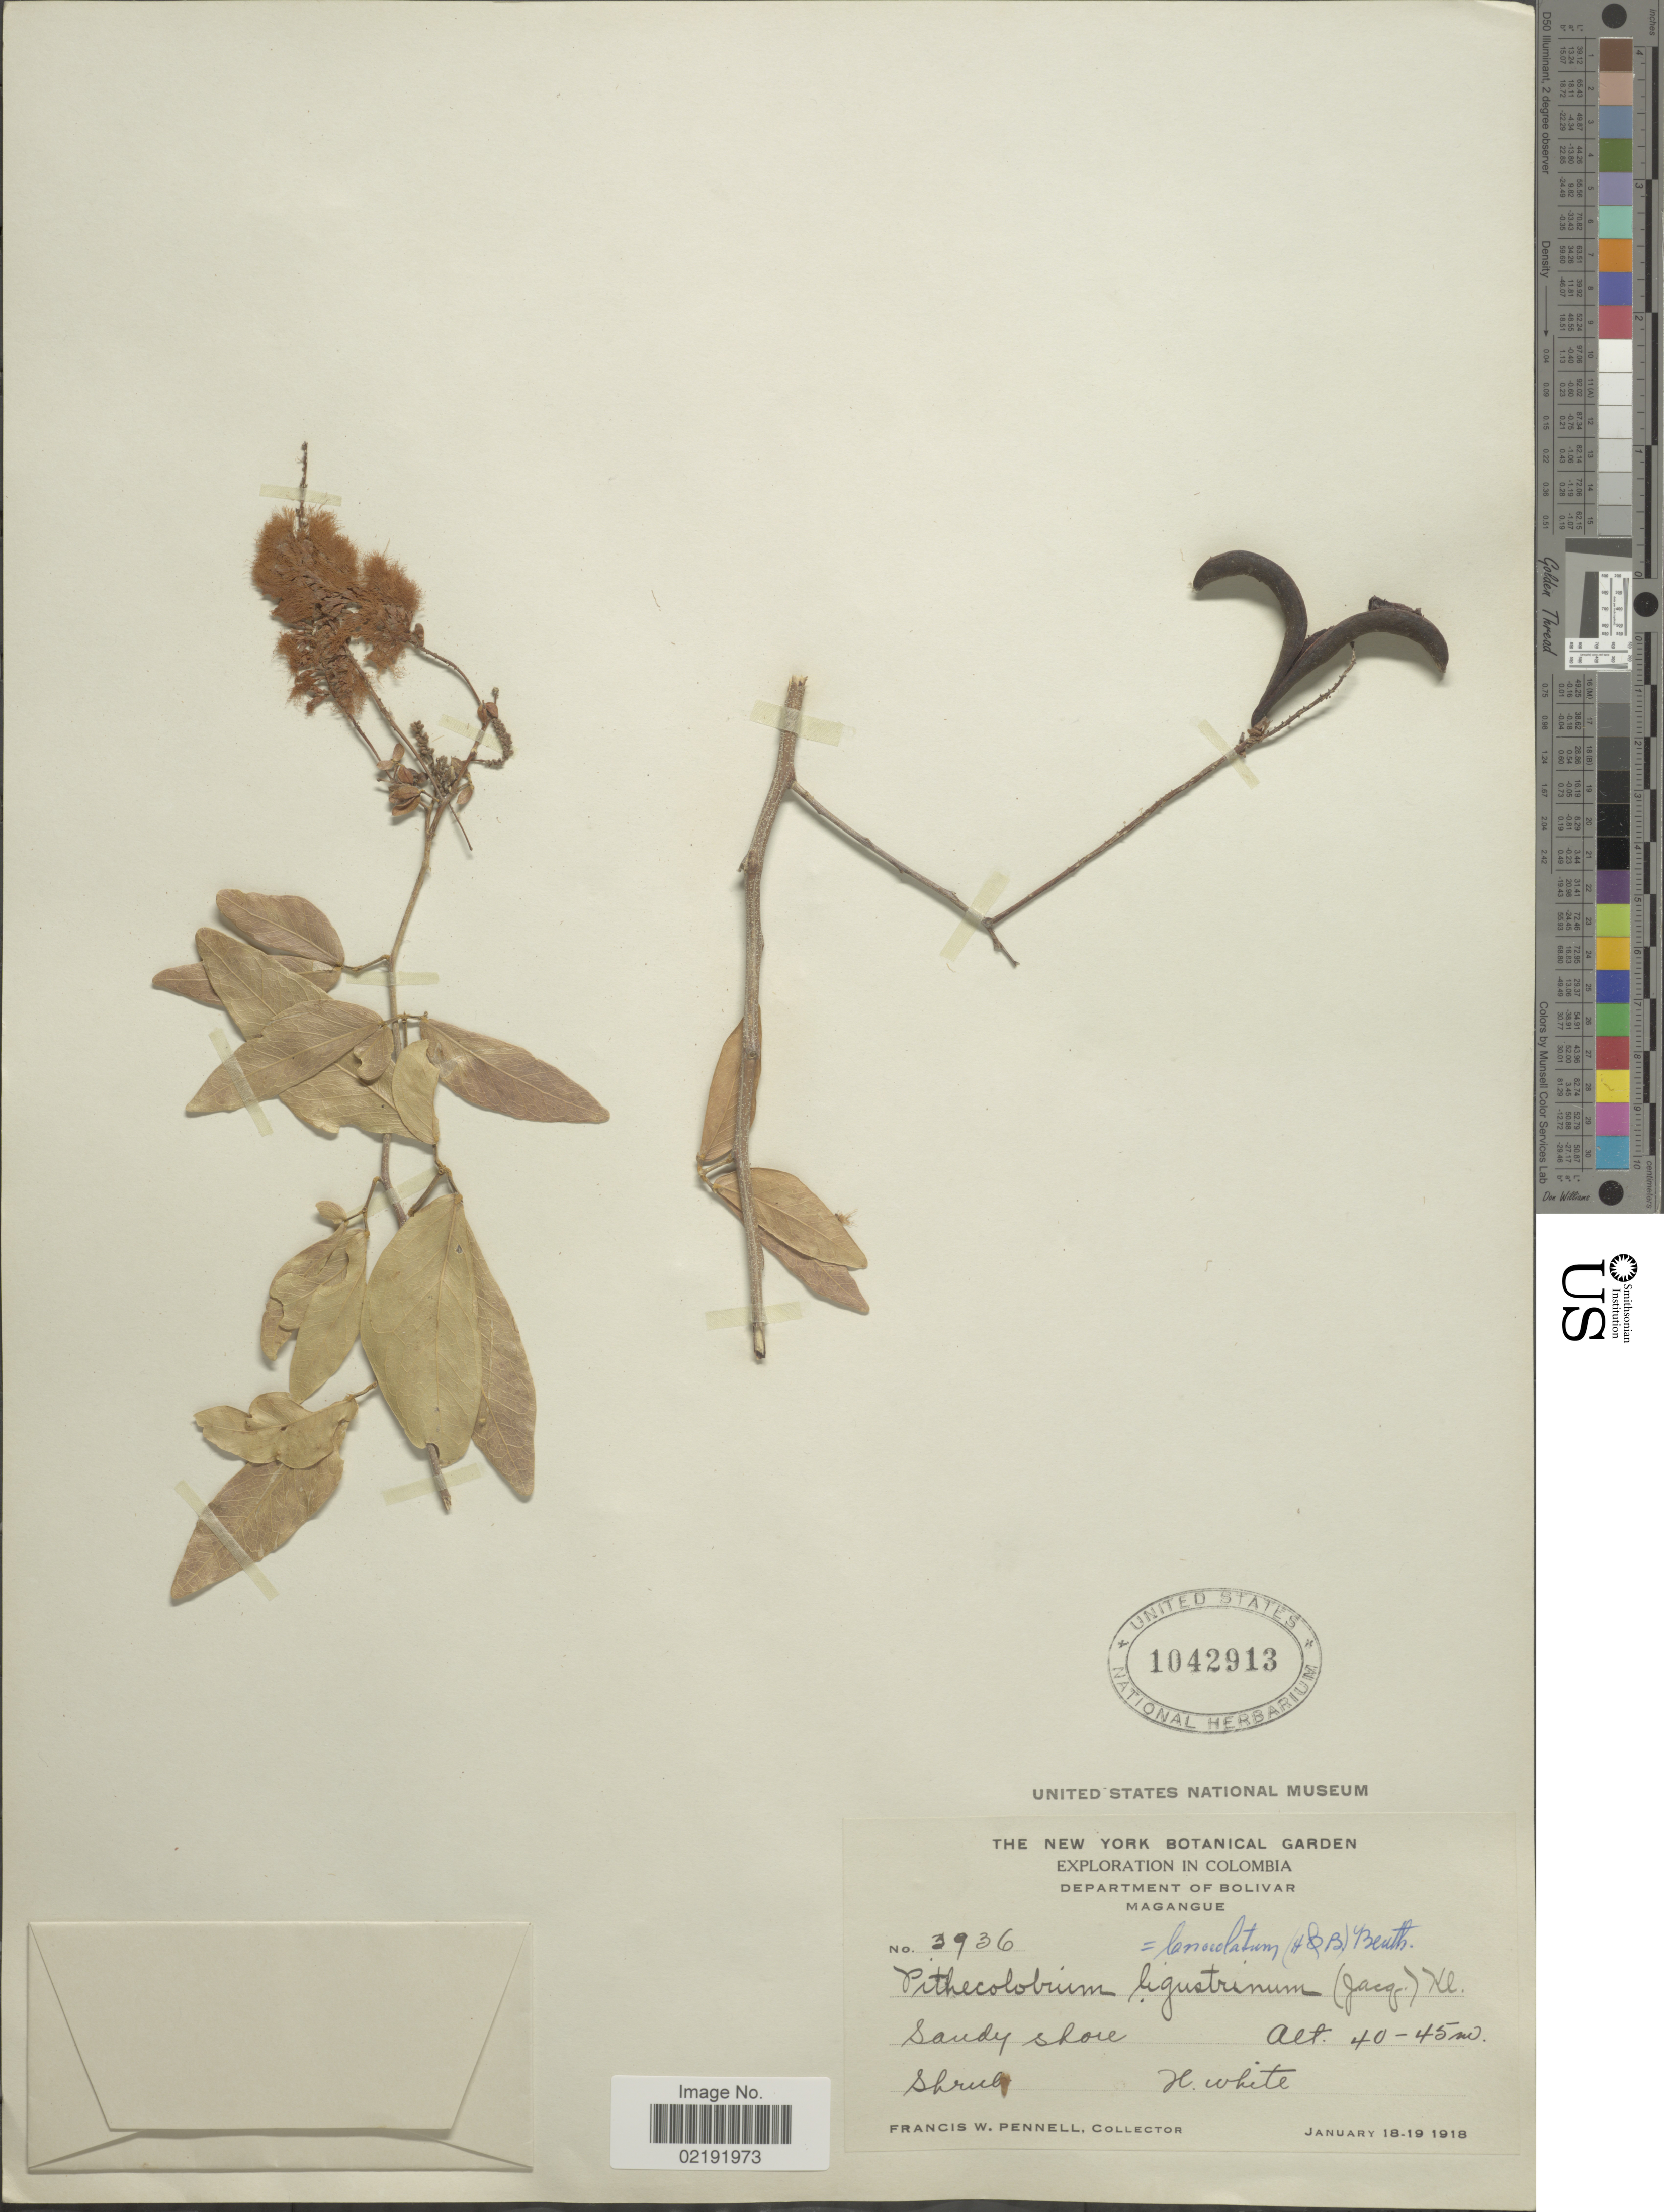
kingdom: Plantae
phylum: Tracheophyta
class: Magnoliopsida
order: Fabales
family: Fabaceae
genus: Pithecellobium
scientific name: Pithecellobium lanceolatum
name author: (Humb. & Bonpl. ex Willd.) Benth.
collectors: F. W. Pennell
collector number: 3936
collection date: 1918-01-18/1918-01-19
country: Colombia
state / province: Bolívar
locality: Department of Bolivar. Magangue. Sandy shore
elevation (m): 40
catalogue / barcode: US 1042913